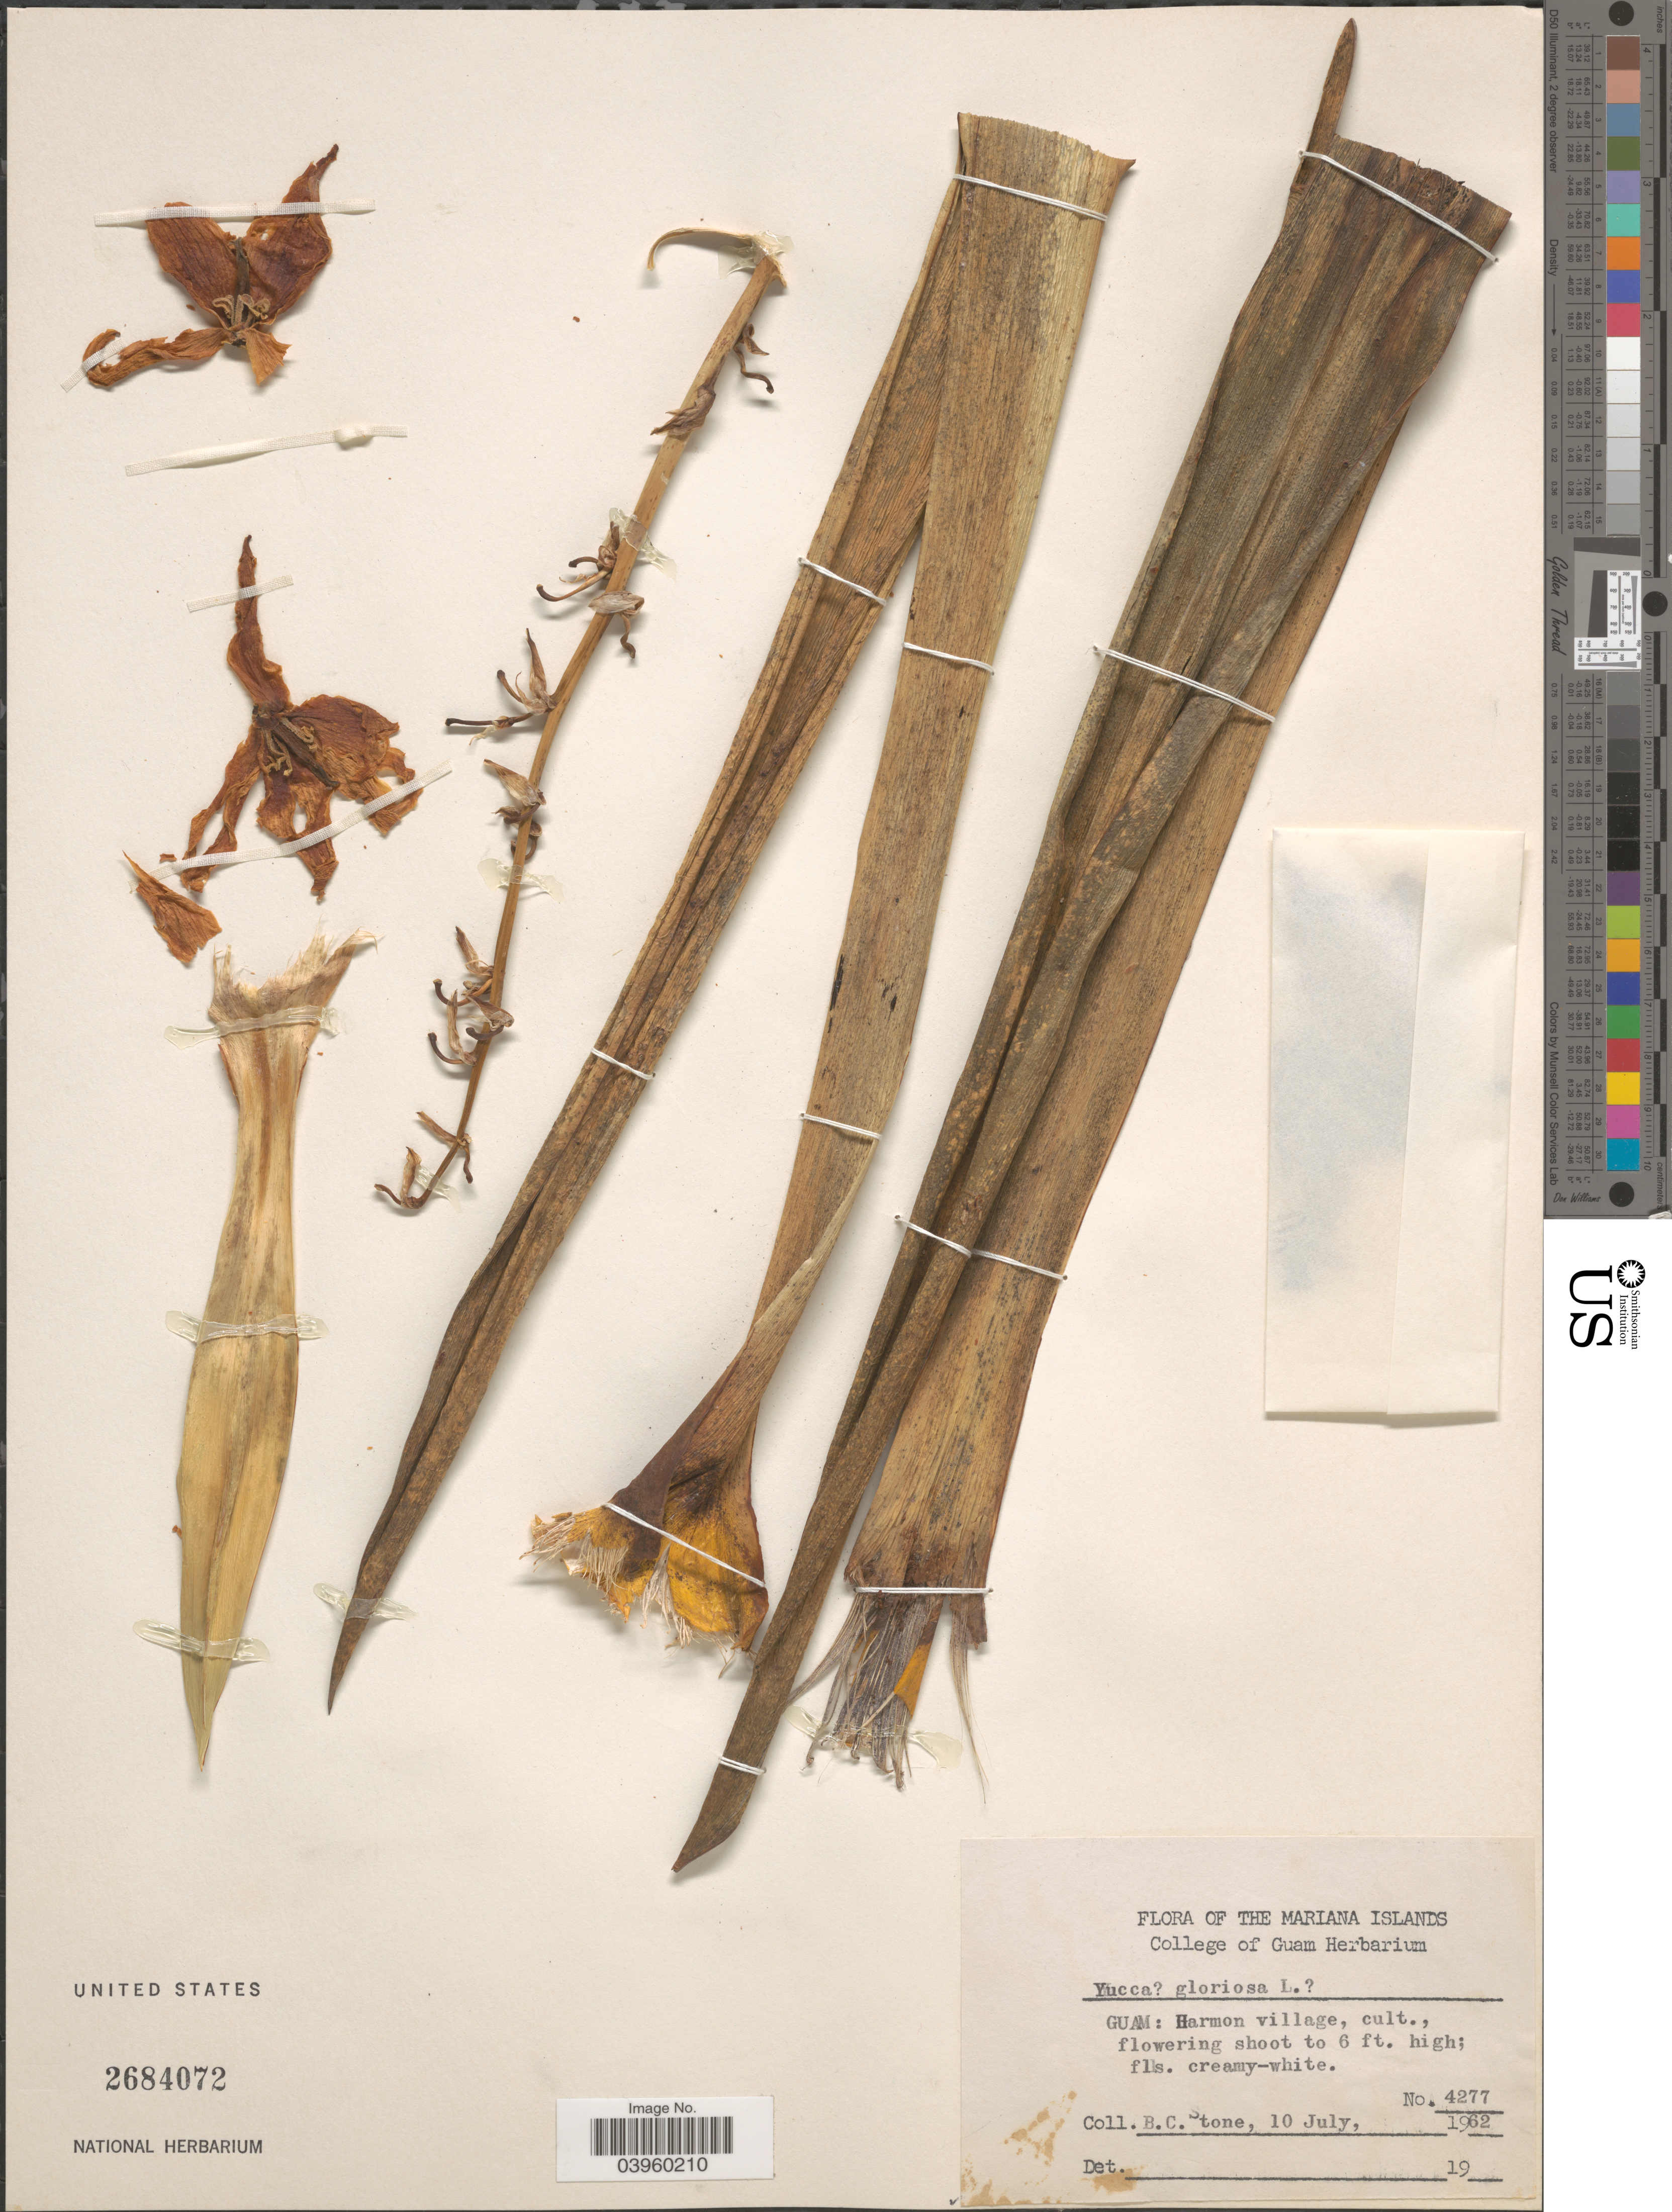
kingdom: Plantae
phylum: Tracheophyta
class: Liliopsida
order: Asparagales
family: Asparagaceae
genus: Yucca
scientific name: Yucca gloriosa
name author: L.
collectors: B. C. Stone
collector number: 4277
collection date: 1962-07-10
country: Guam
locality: The Mariana Islands. Harmon village.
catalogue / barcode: US 2684072